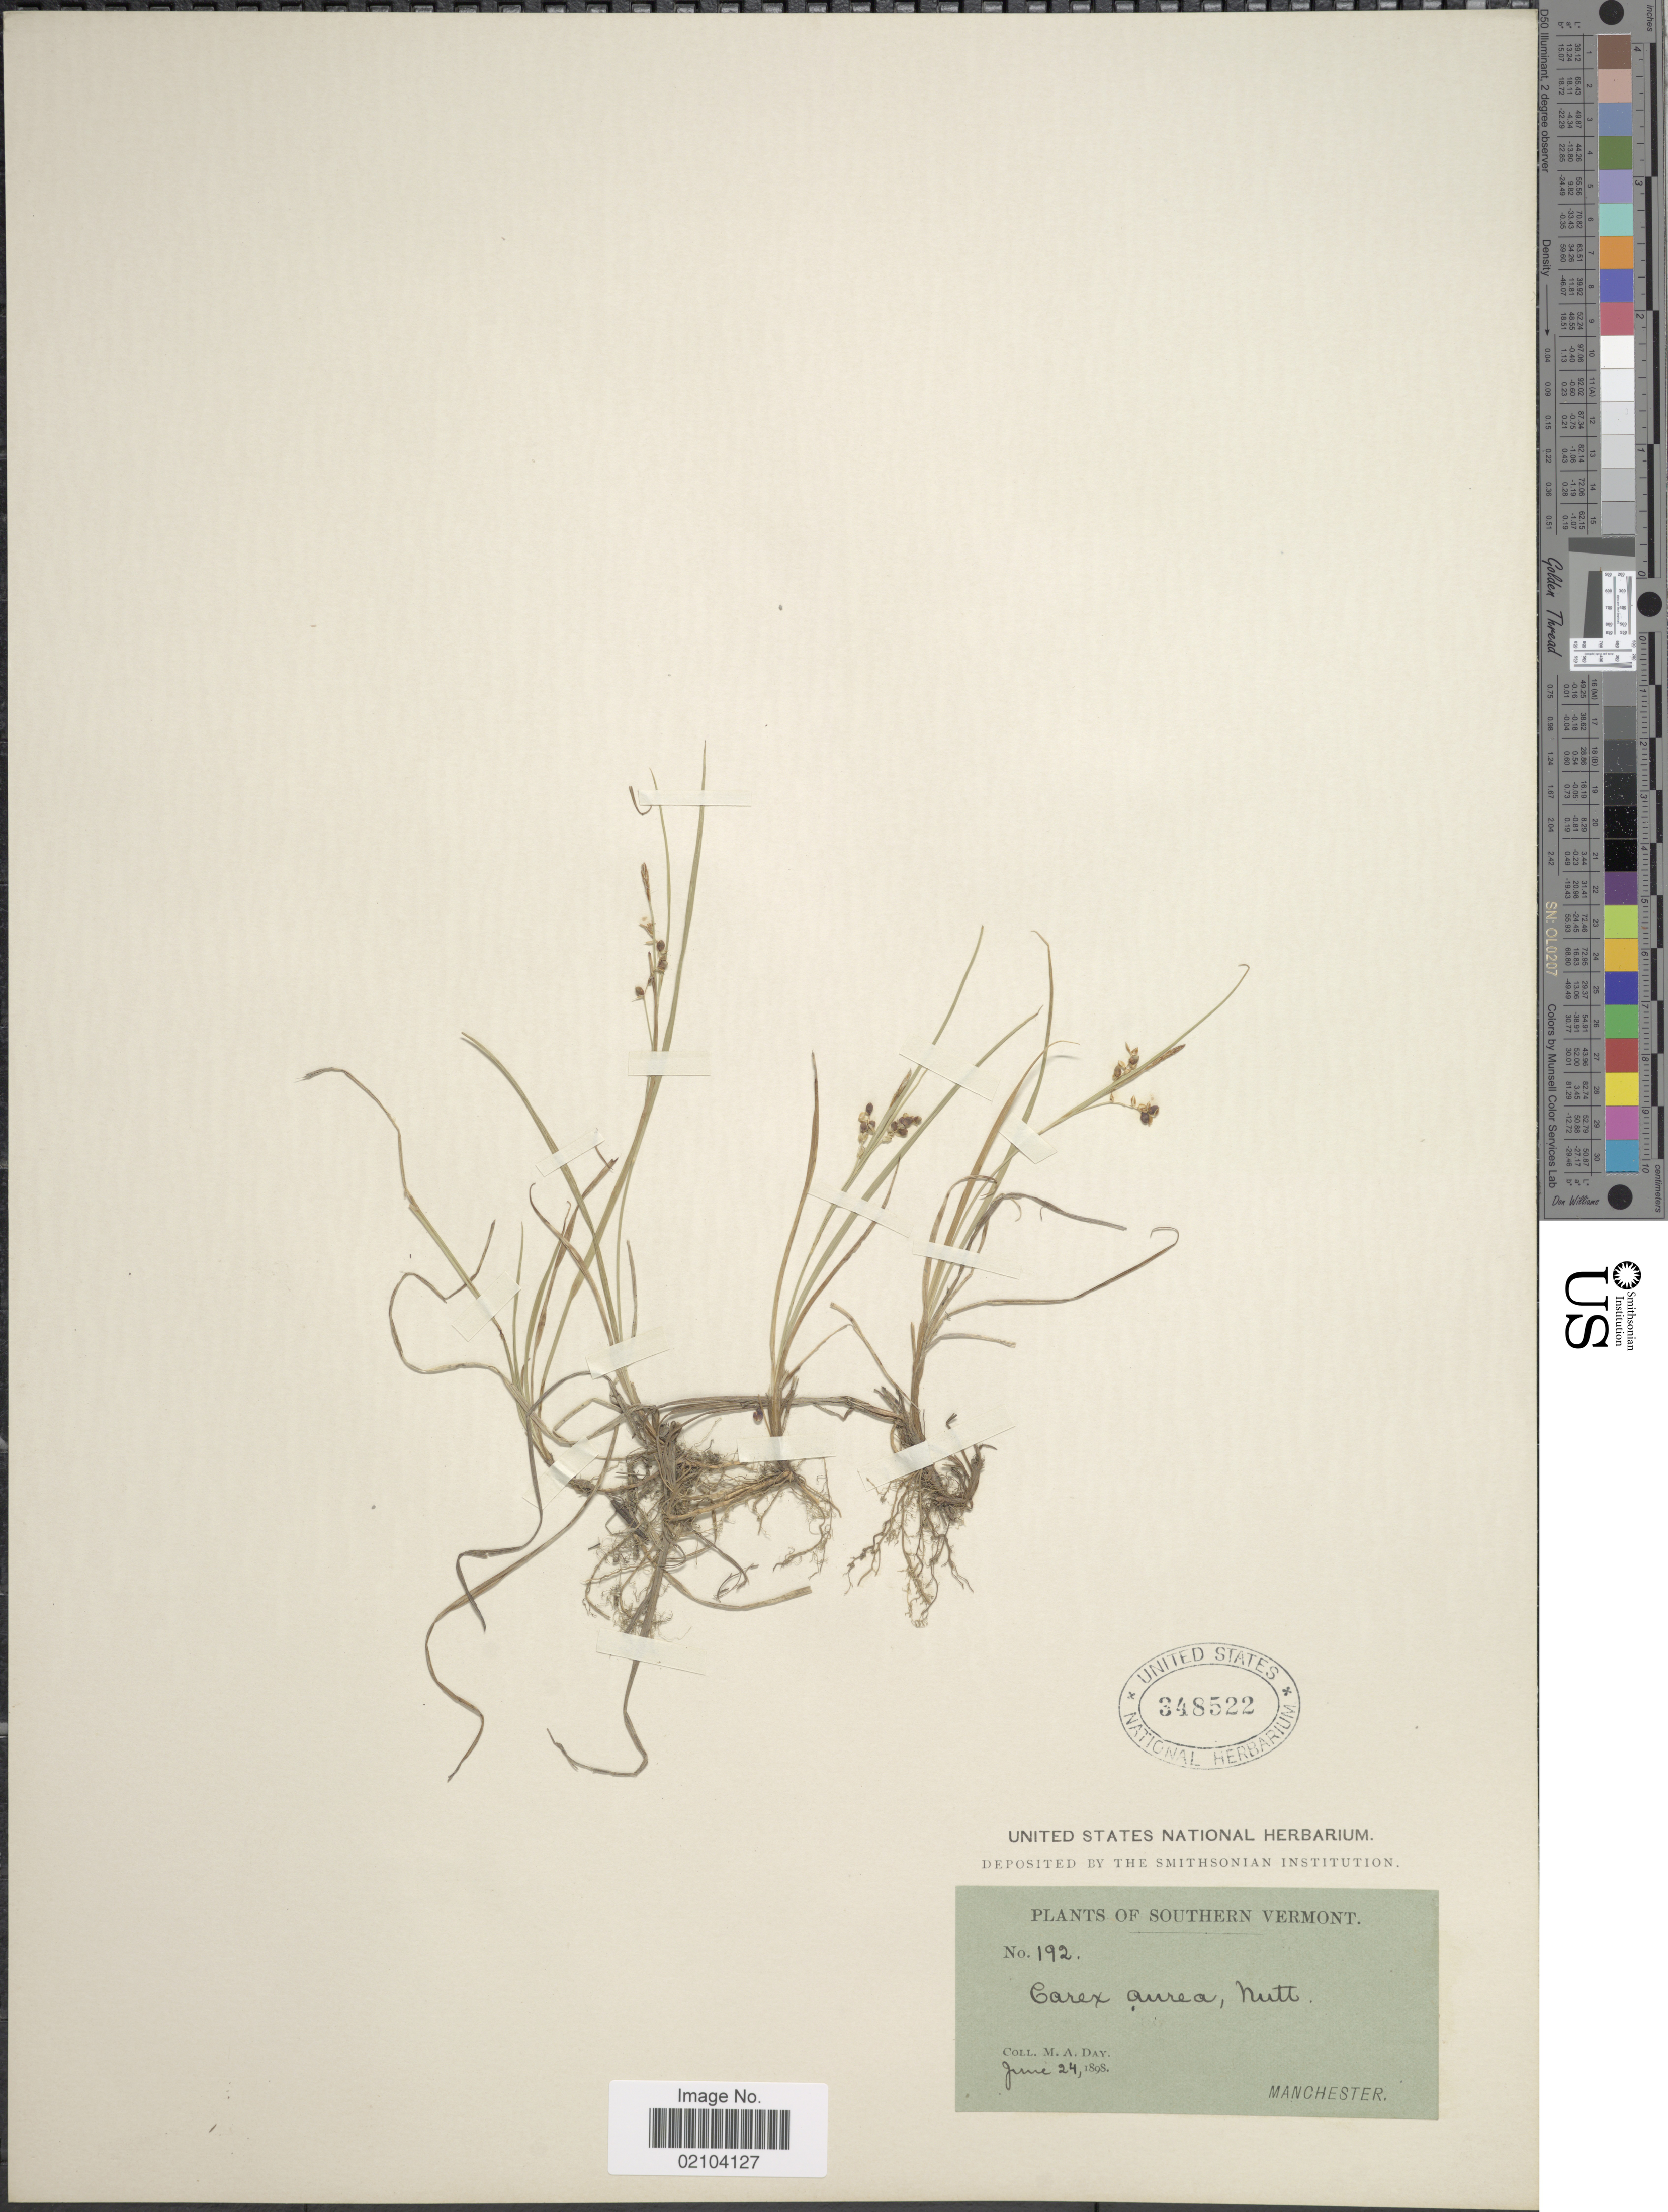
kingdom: Plantae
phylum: Tracheophyta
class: Liliopsida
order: Poales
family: Cyperaceae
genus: Carex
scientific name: Carex aurea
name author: Nutt.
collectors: M. Day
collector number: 192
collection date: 1898-06-24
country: United States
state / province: Vermont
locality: Southern Vermont. Manchester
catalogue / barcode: US 348522